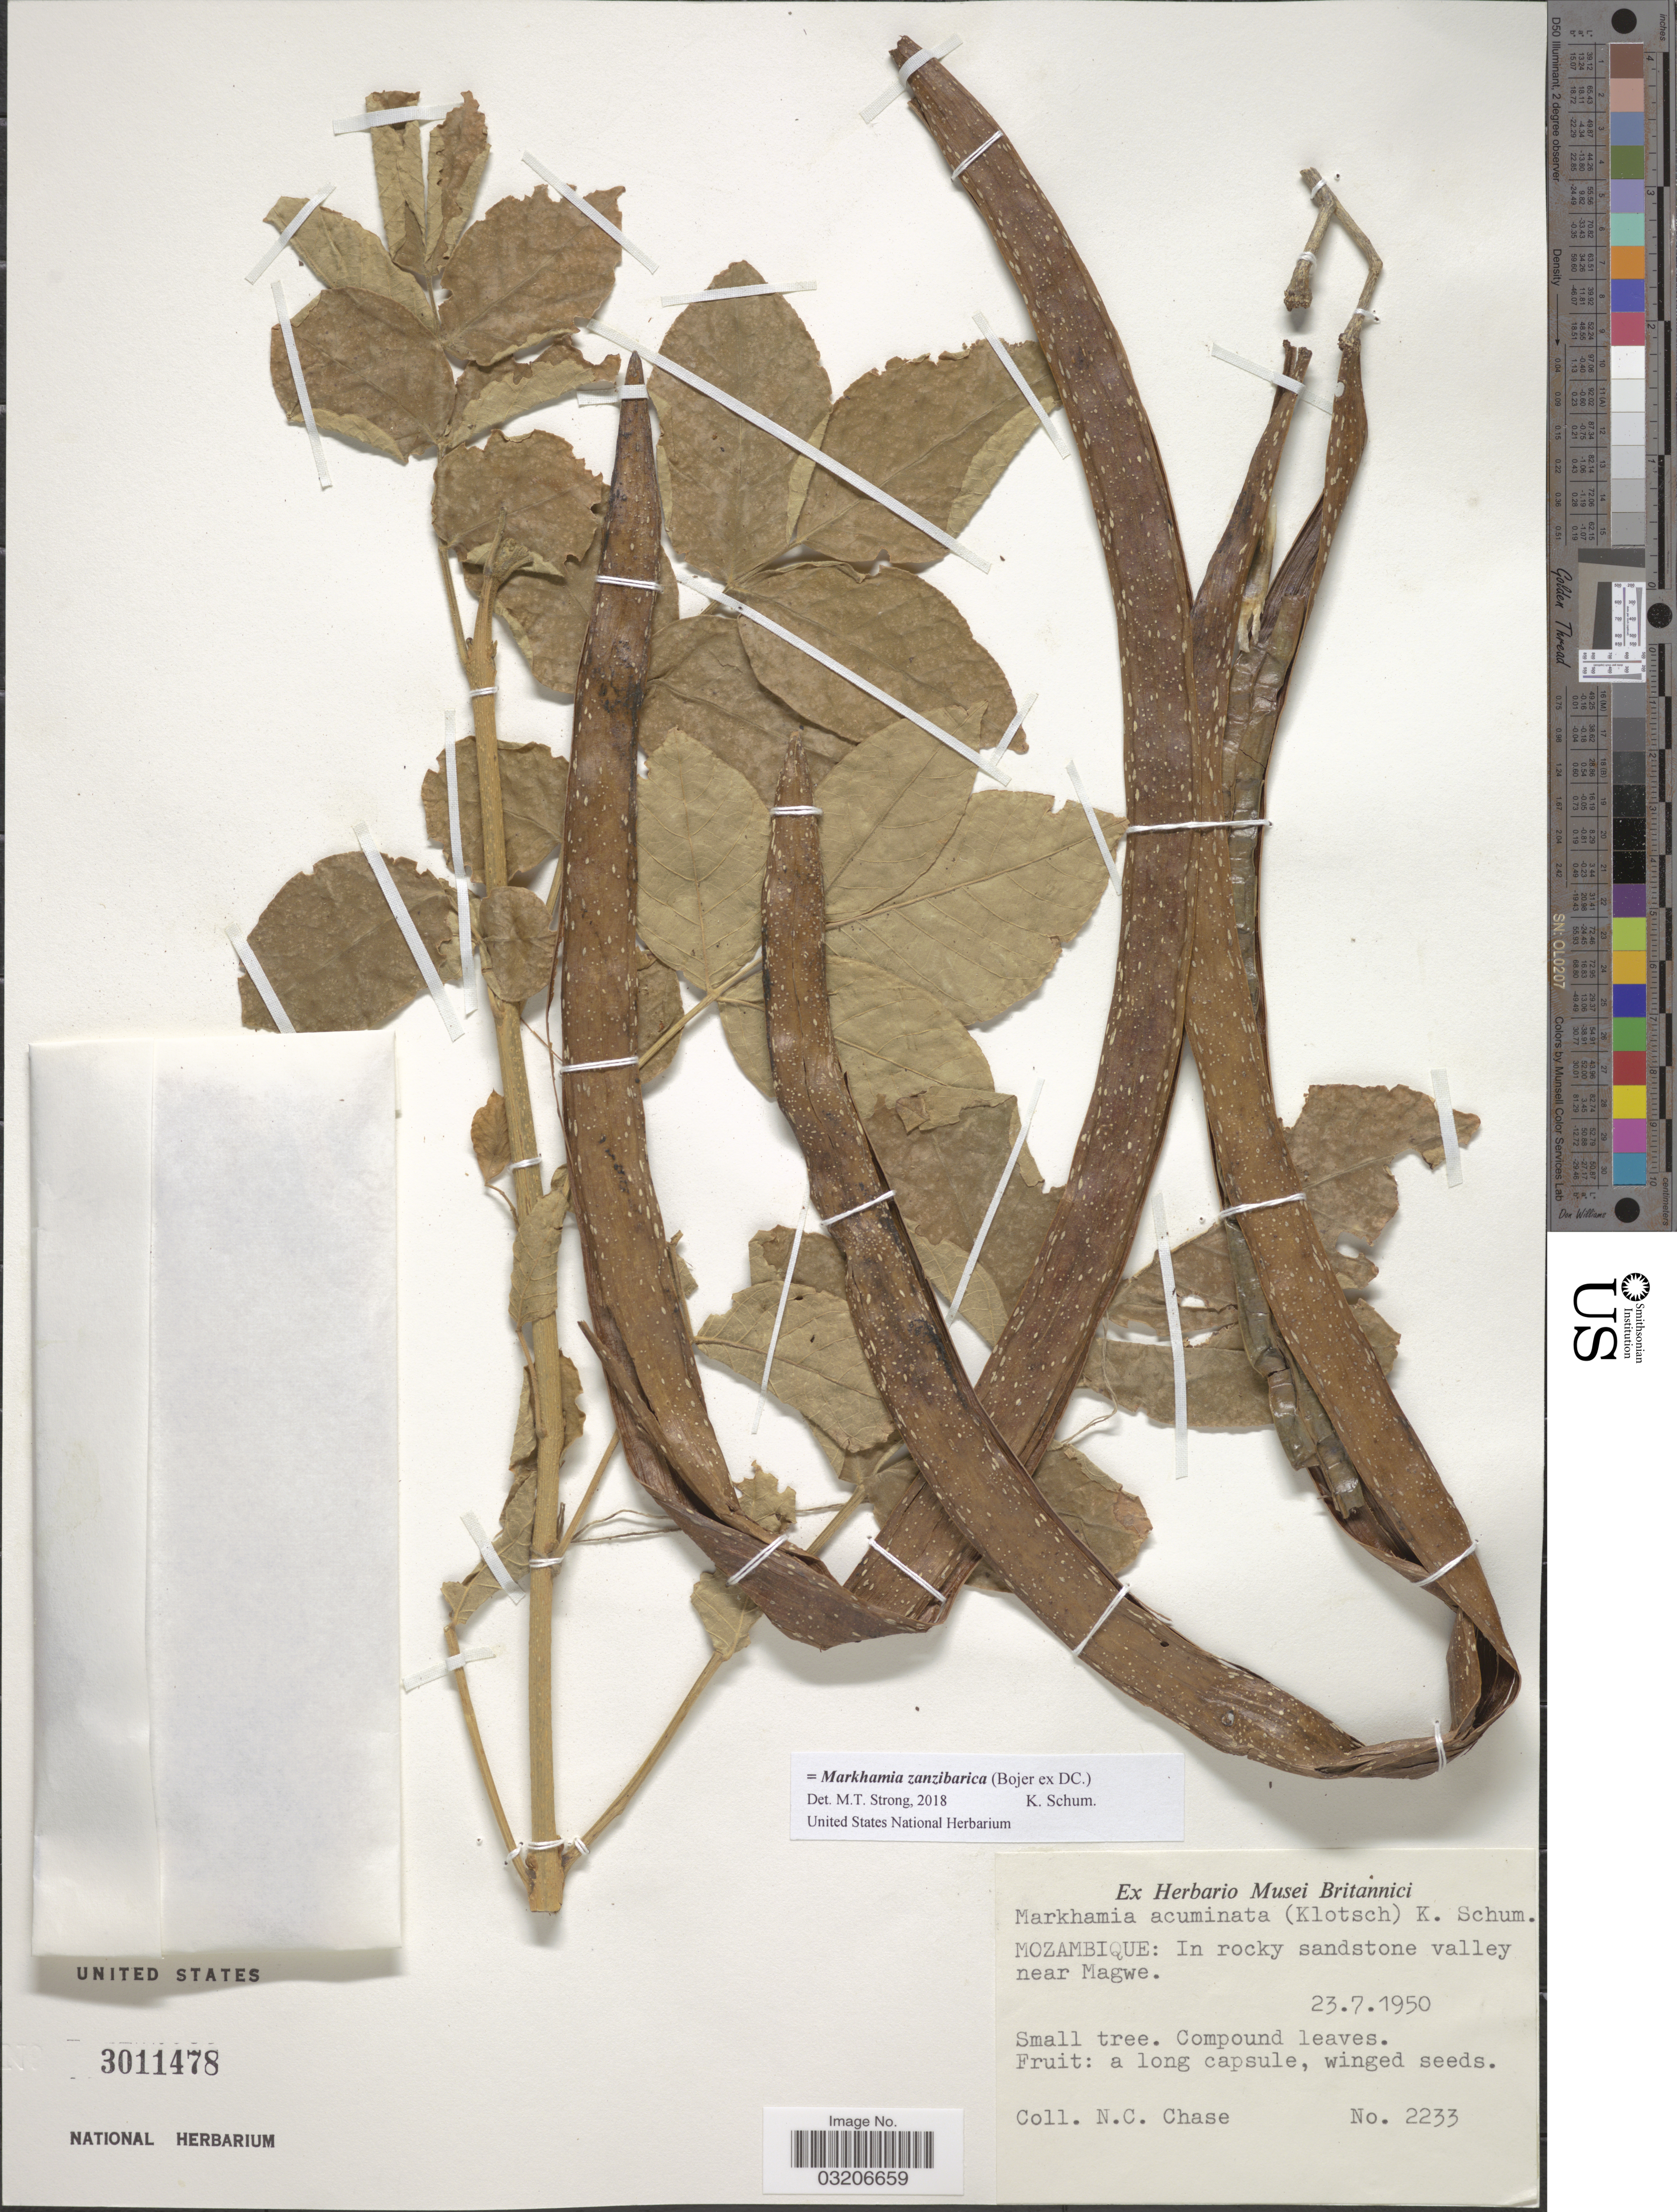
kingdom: Plantae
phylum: Tracheophyta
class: Magnoliopsida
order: Lamiales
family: Bignoniaceae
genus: Markhamia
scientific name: Markhamia zanzibarica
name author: (Bojer ex DC.) K. Schum.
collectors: N. C. Chase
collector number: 2233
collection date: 1950-07-23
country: Mozambique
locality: In rocky sandstone valley near Magwe.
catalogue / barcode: US 3011478